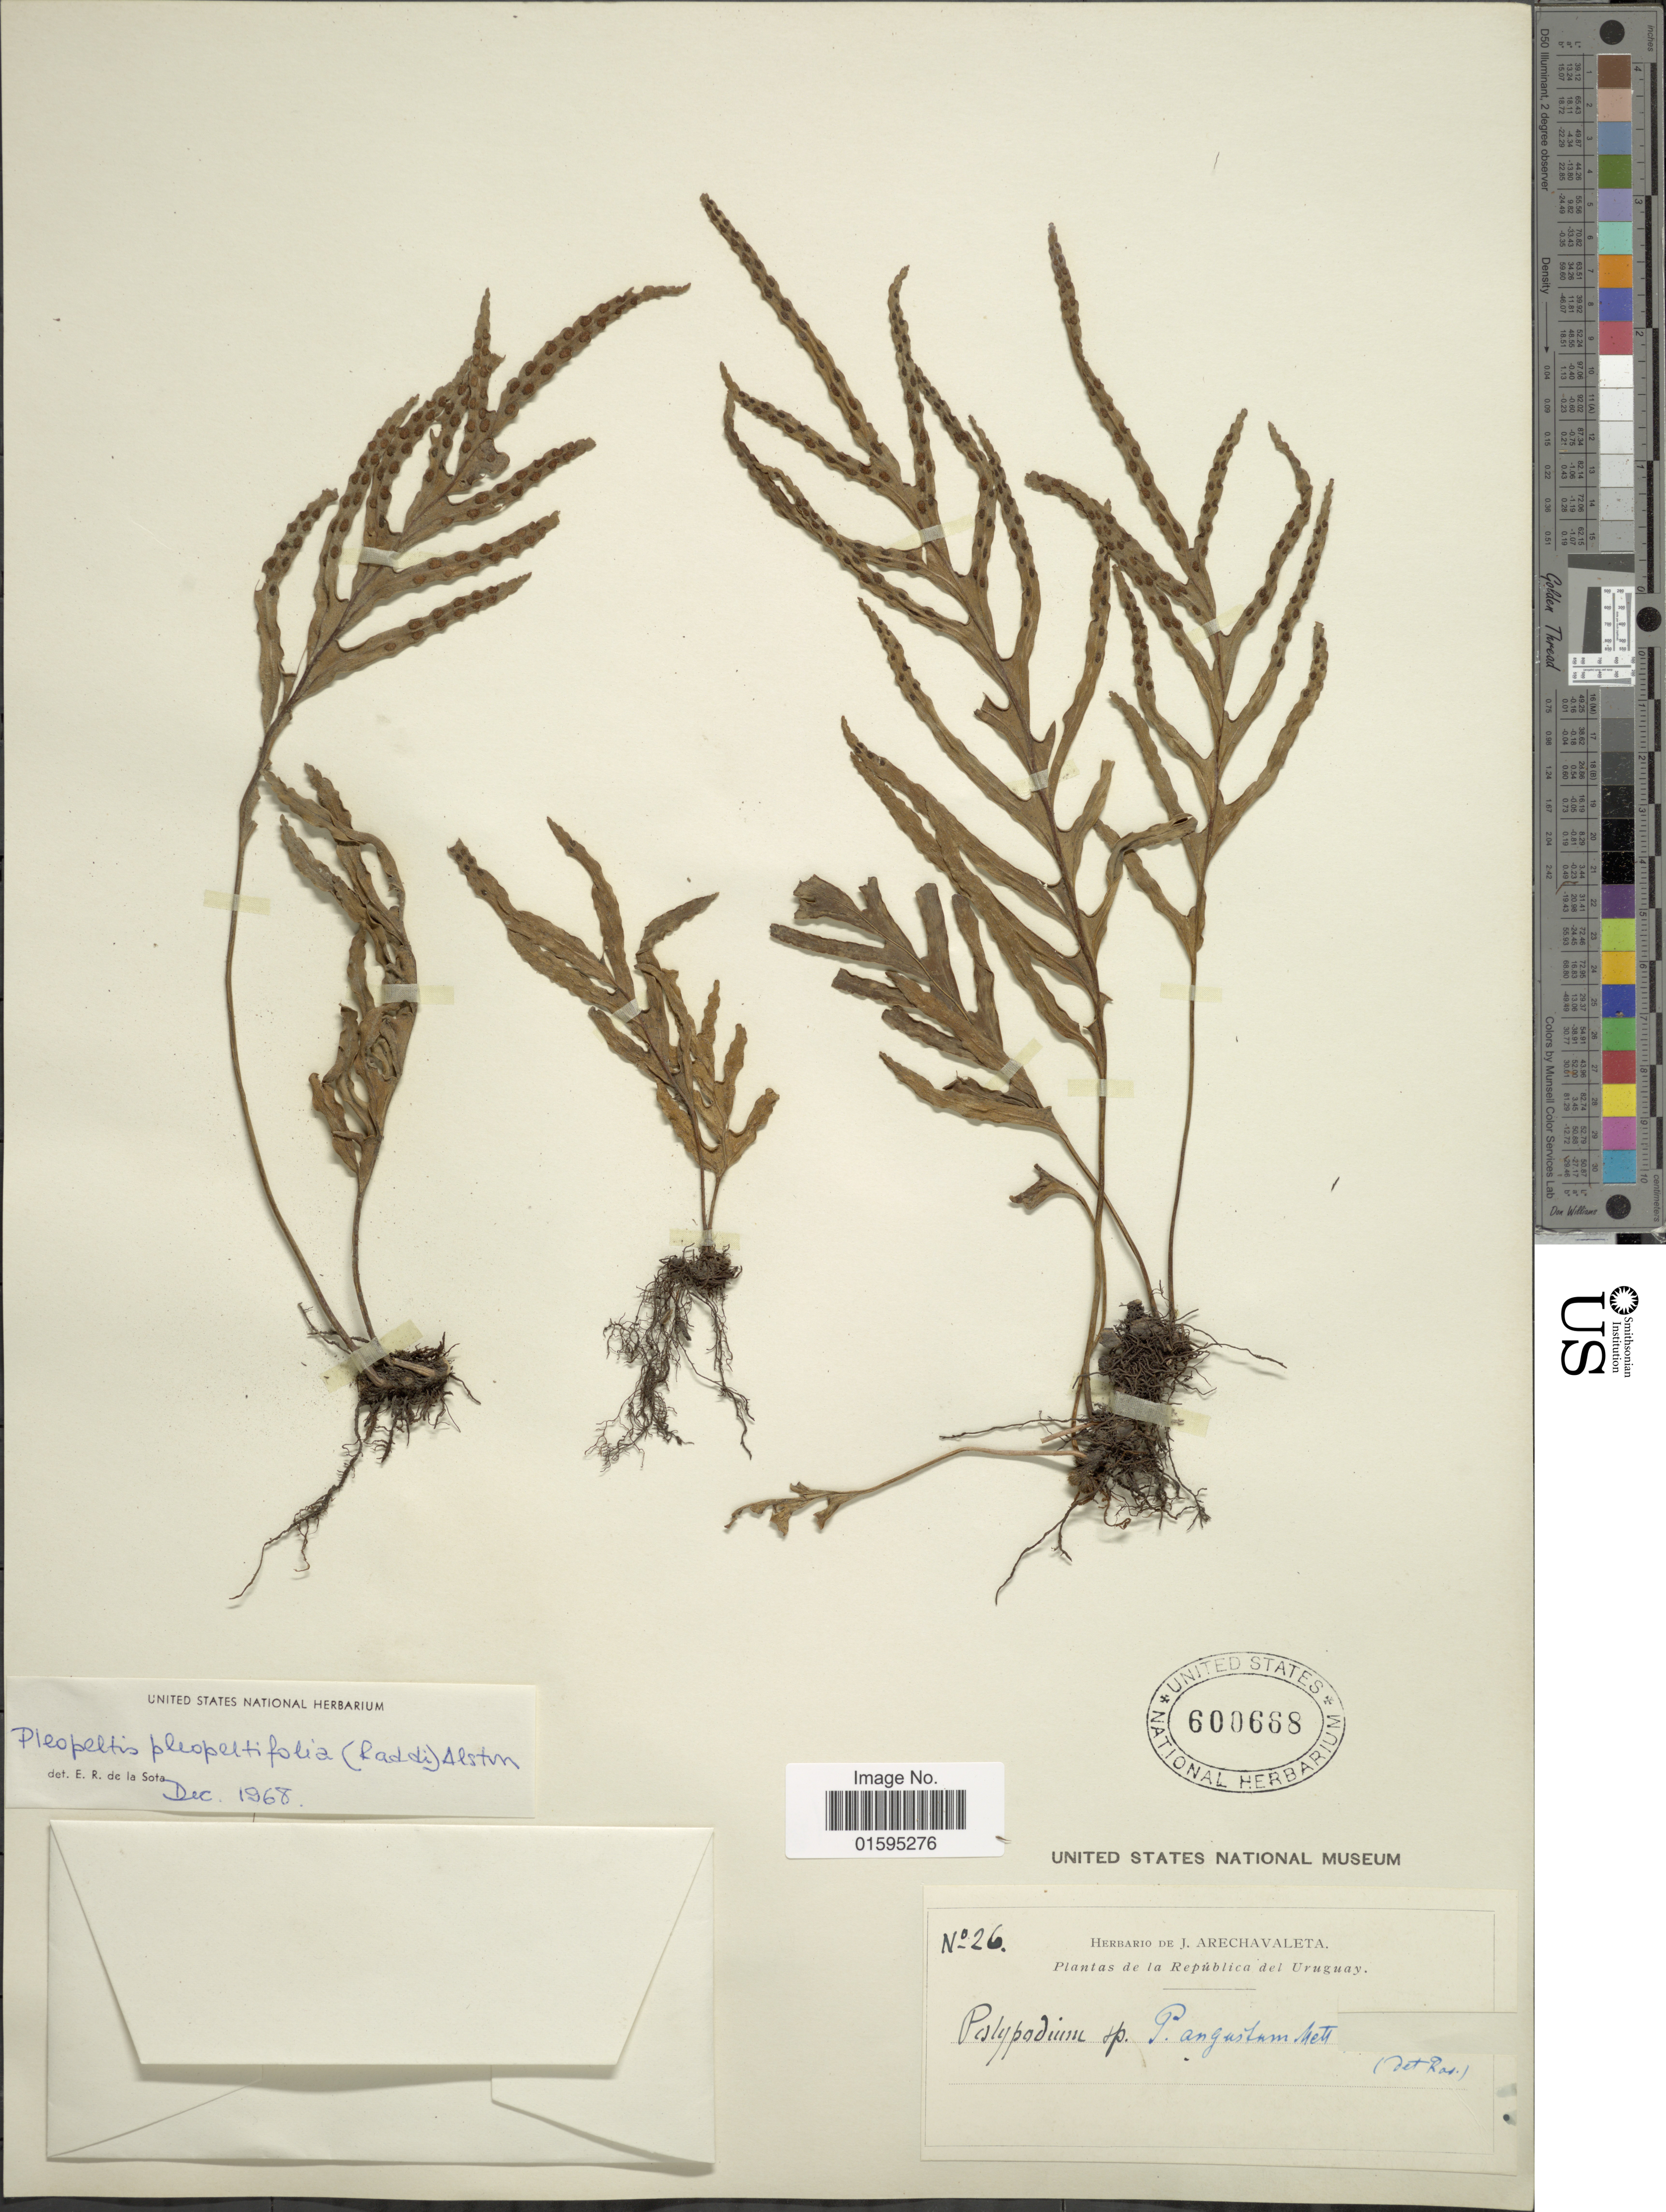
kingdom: Plantae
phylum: Tracheophyta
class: Polypodiopsida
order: Polypodiales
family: Polypodiaceae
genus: Polypodium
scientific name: Polypodium pleopeltifolium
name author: Raddi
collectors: ex herb. Arechavaleta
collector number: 26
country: Uruguay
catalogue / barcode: US 600668